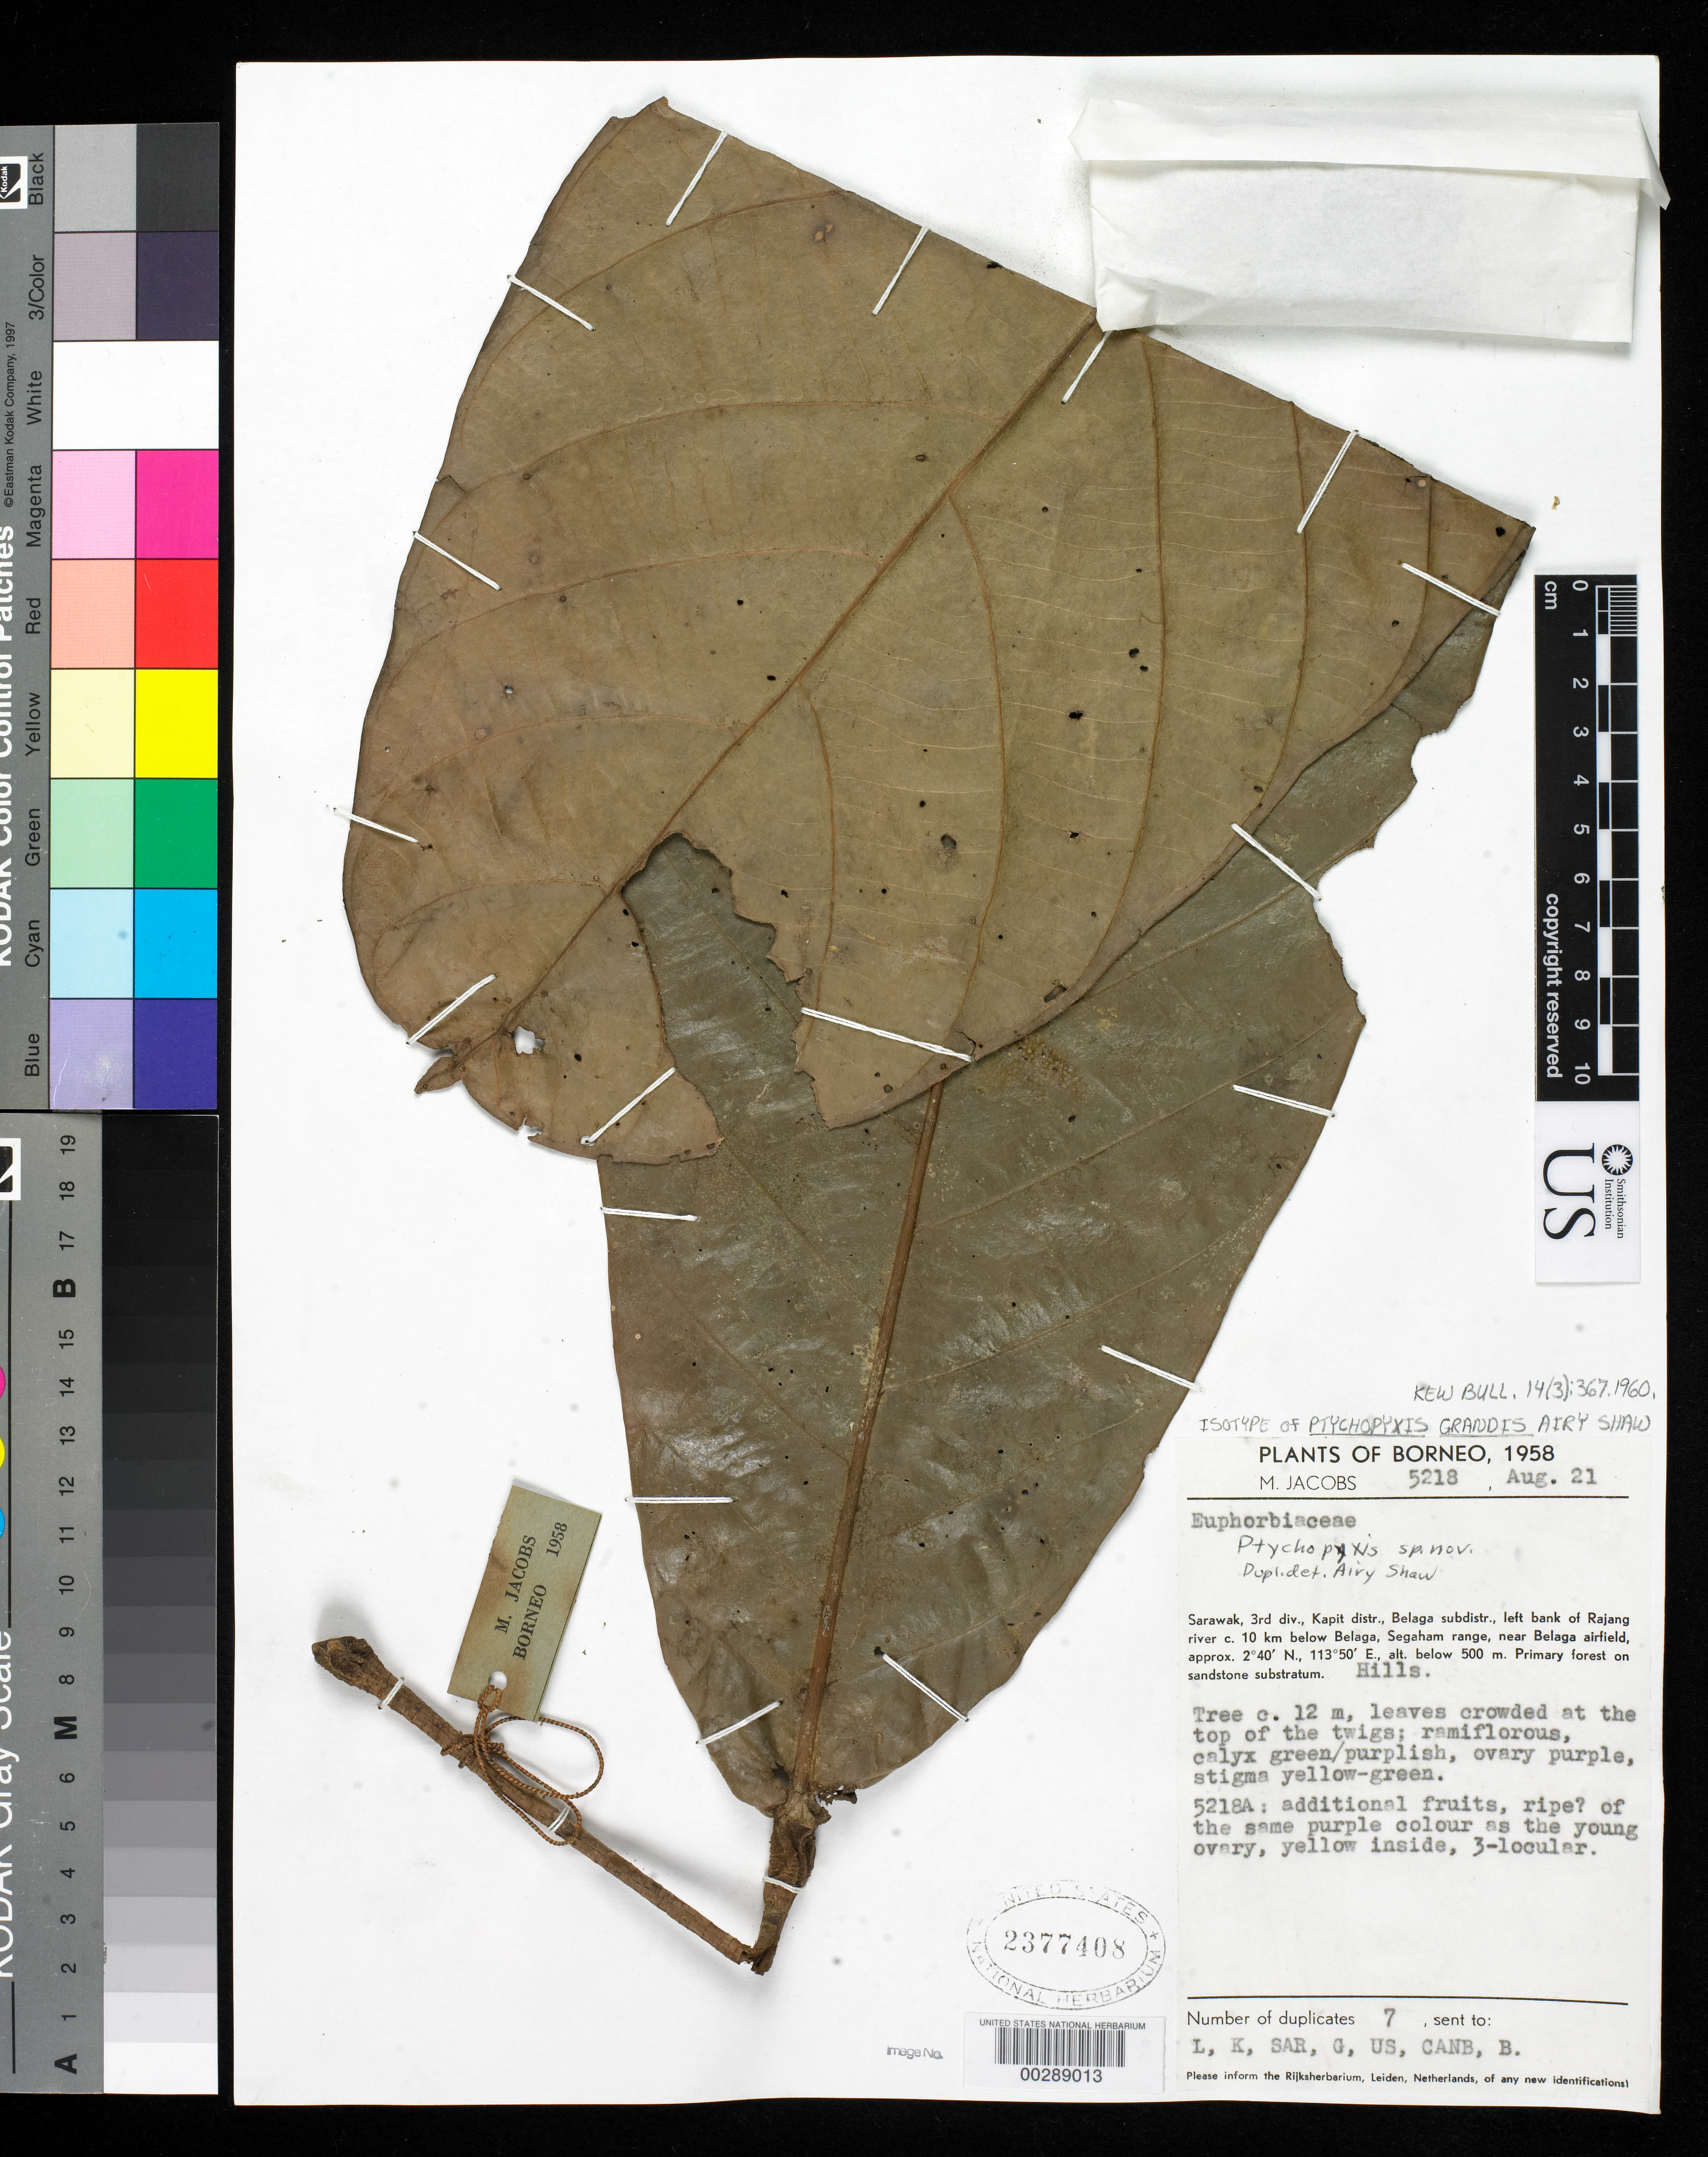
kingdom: Plantae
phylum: Tracheophyta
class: Magnoliopsida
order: Malpighiales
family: Euphorbiaceae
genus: Ptychopyxis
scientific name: Ptychopyxis grandis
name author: Airy Shaw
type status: Isotype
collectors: M. R. Jacobs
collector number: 5218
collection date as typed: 21 Aug 1958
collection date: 1958-08-21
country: Malaysia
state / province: Sarawak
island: Borneo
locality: Belaga Subdistrict, left bank of Rajang River, ca. 10 km below Belaga, Segaham Range, near Belaga Airfield.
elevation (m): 500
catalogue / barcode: US 2377408